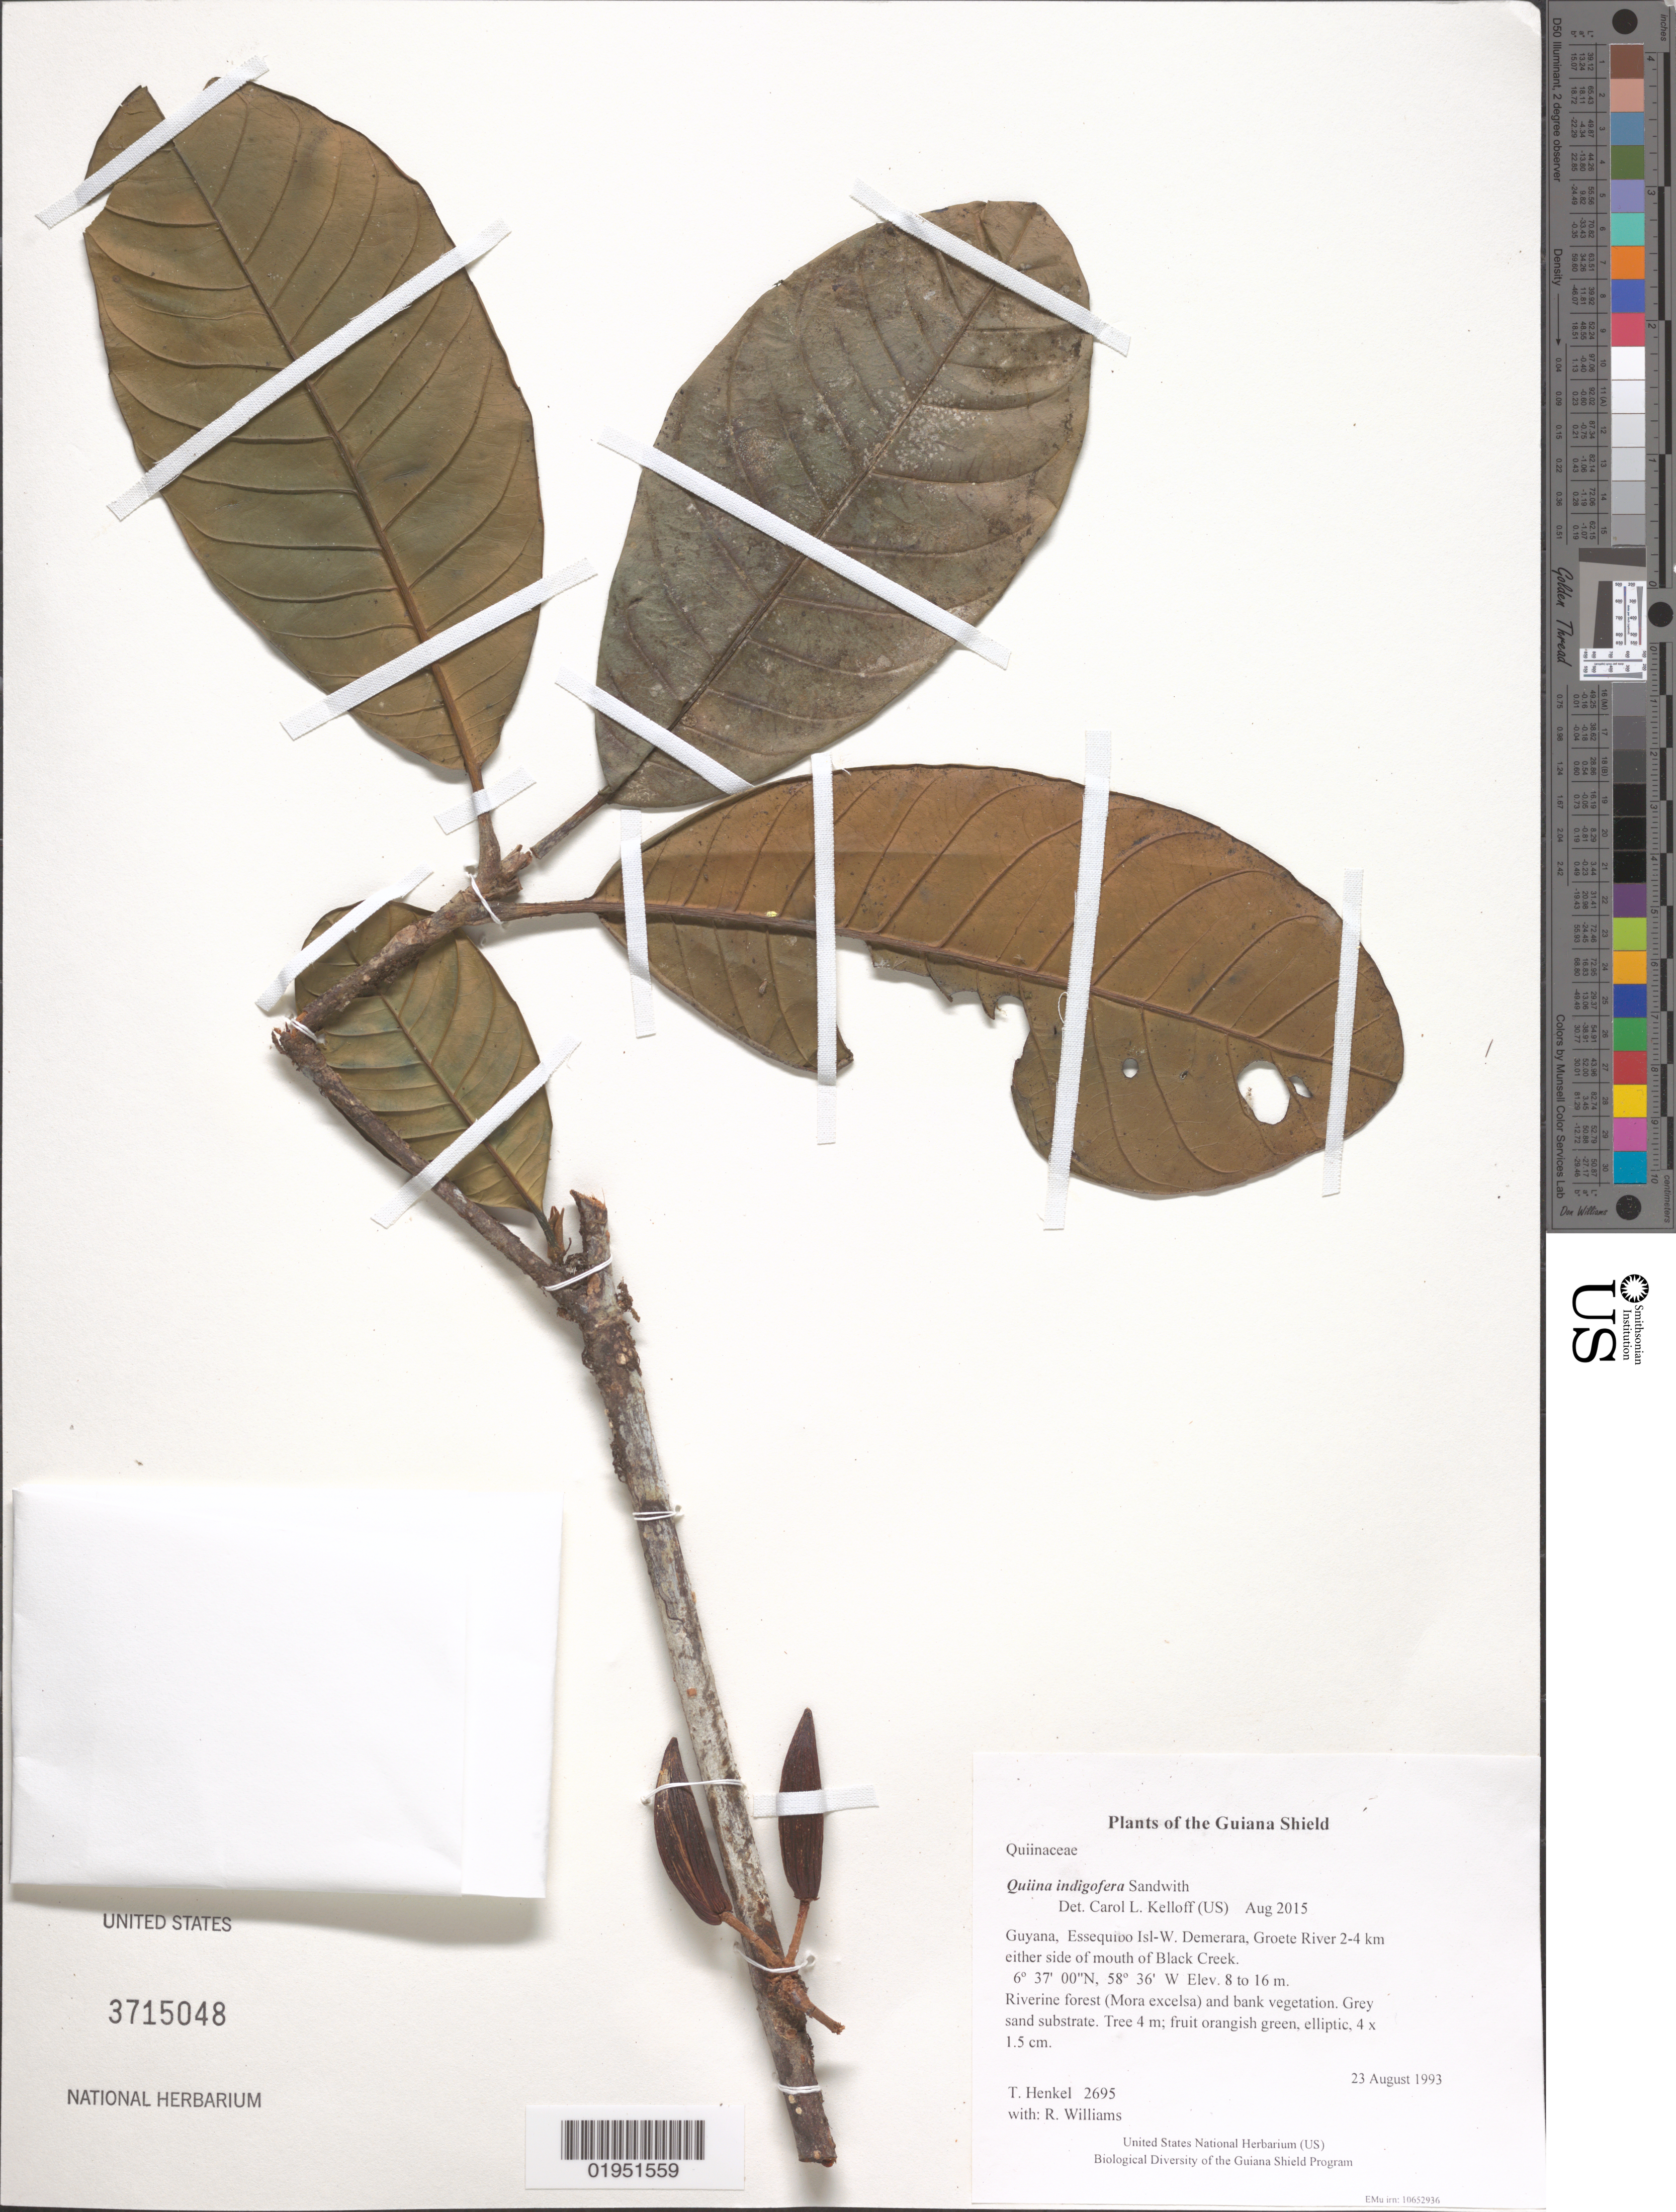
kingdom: Plantae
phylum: Tracheophyta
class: Magnoliopsida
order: Malpighiales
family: Quiinaceae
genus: Quiina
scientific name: Quiina indigofera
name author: Sandwith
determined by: Kelloff, Carol L., (US), Smithsonian Institution - National Museum of Natural History (UNITED STATES)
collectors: T. Henkel & R. Williams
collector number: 2695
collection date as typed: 23 August 1993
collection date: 1993-08-23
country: Guyana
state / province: Essequibo Isl-W. Demerara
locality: Groete River 2-4 km either side of mouth of Black Creek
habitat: Riverine forest (Mora excelsa) and bank vegetation. Grey sand substrate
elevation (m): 8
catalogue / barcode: US 3715048